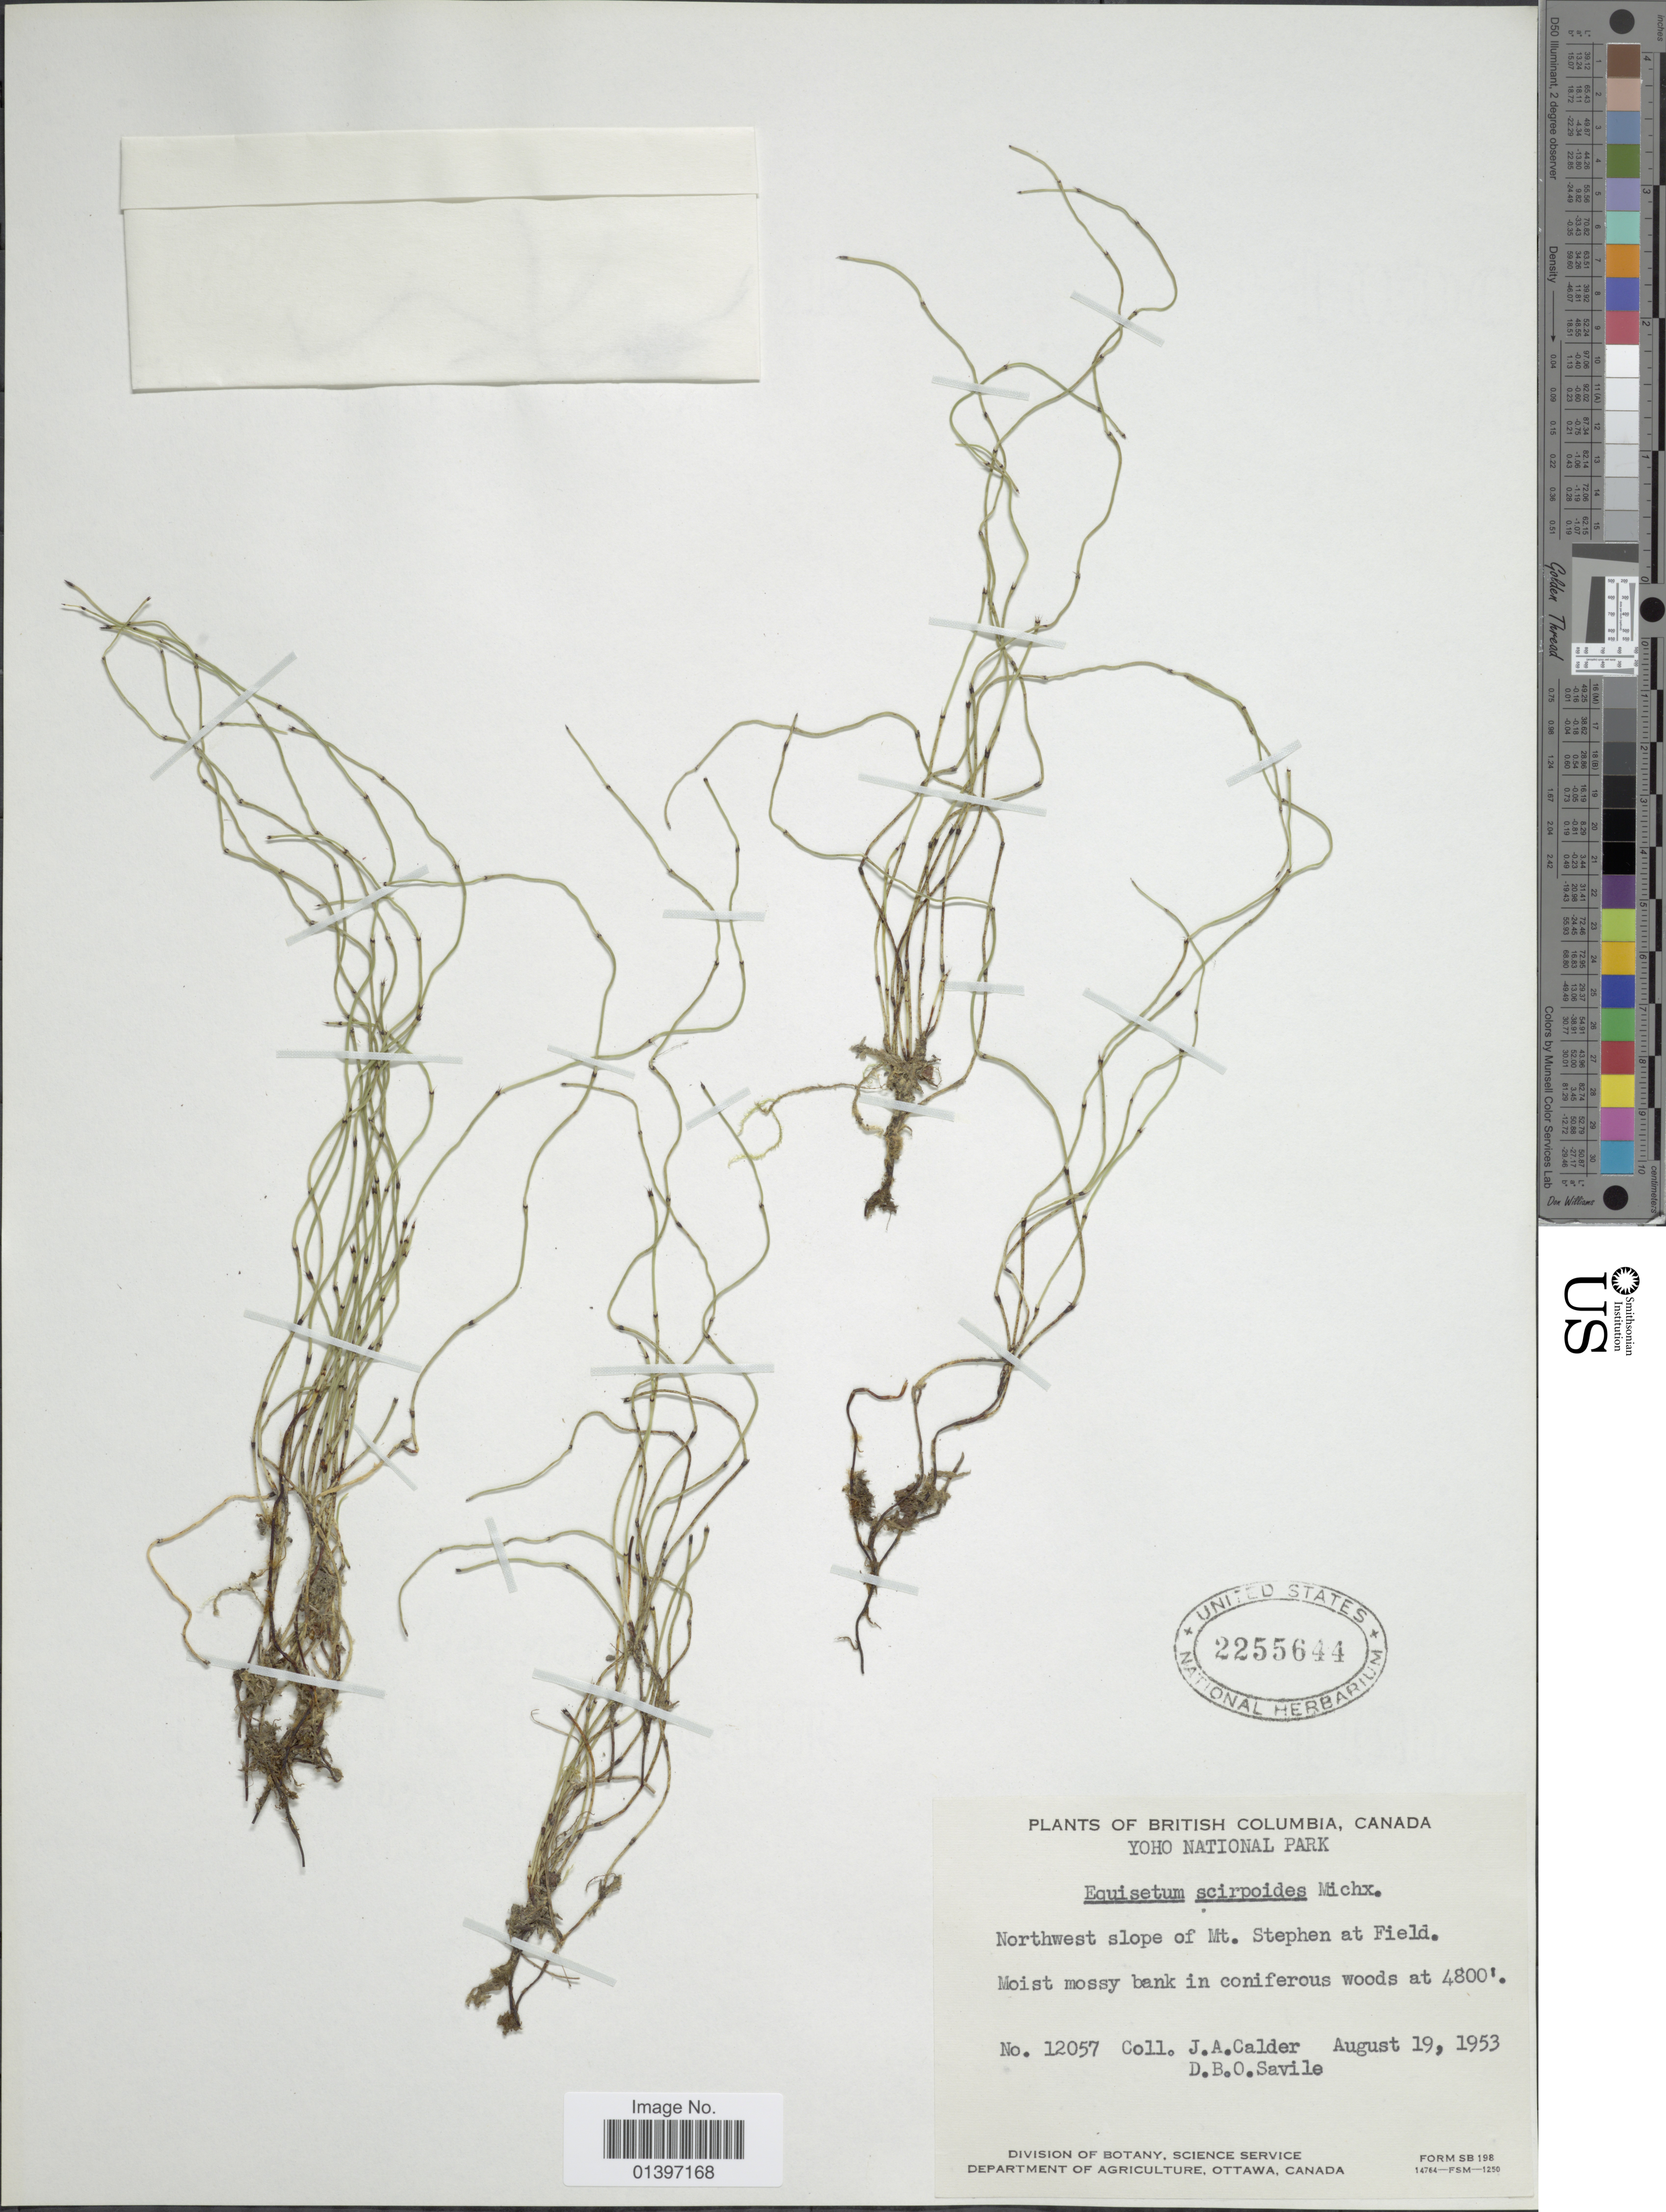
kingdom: Plantae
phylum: Tracheophyta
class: Polypodiopsida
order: Equisetales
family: Equisetaceae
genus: Equisetum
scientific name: Equisetum scirpoides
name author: Michx.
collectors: J. A. Calder & D. Savile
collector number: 12057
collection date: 1953-08-19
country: Canada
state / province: British Columbia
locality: Yoho National Park, Northwest Slope of Mt. Stephen at Field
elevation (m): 1463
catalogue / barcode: US 2255644